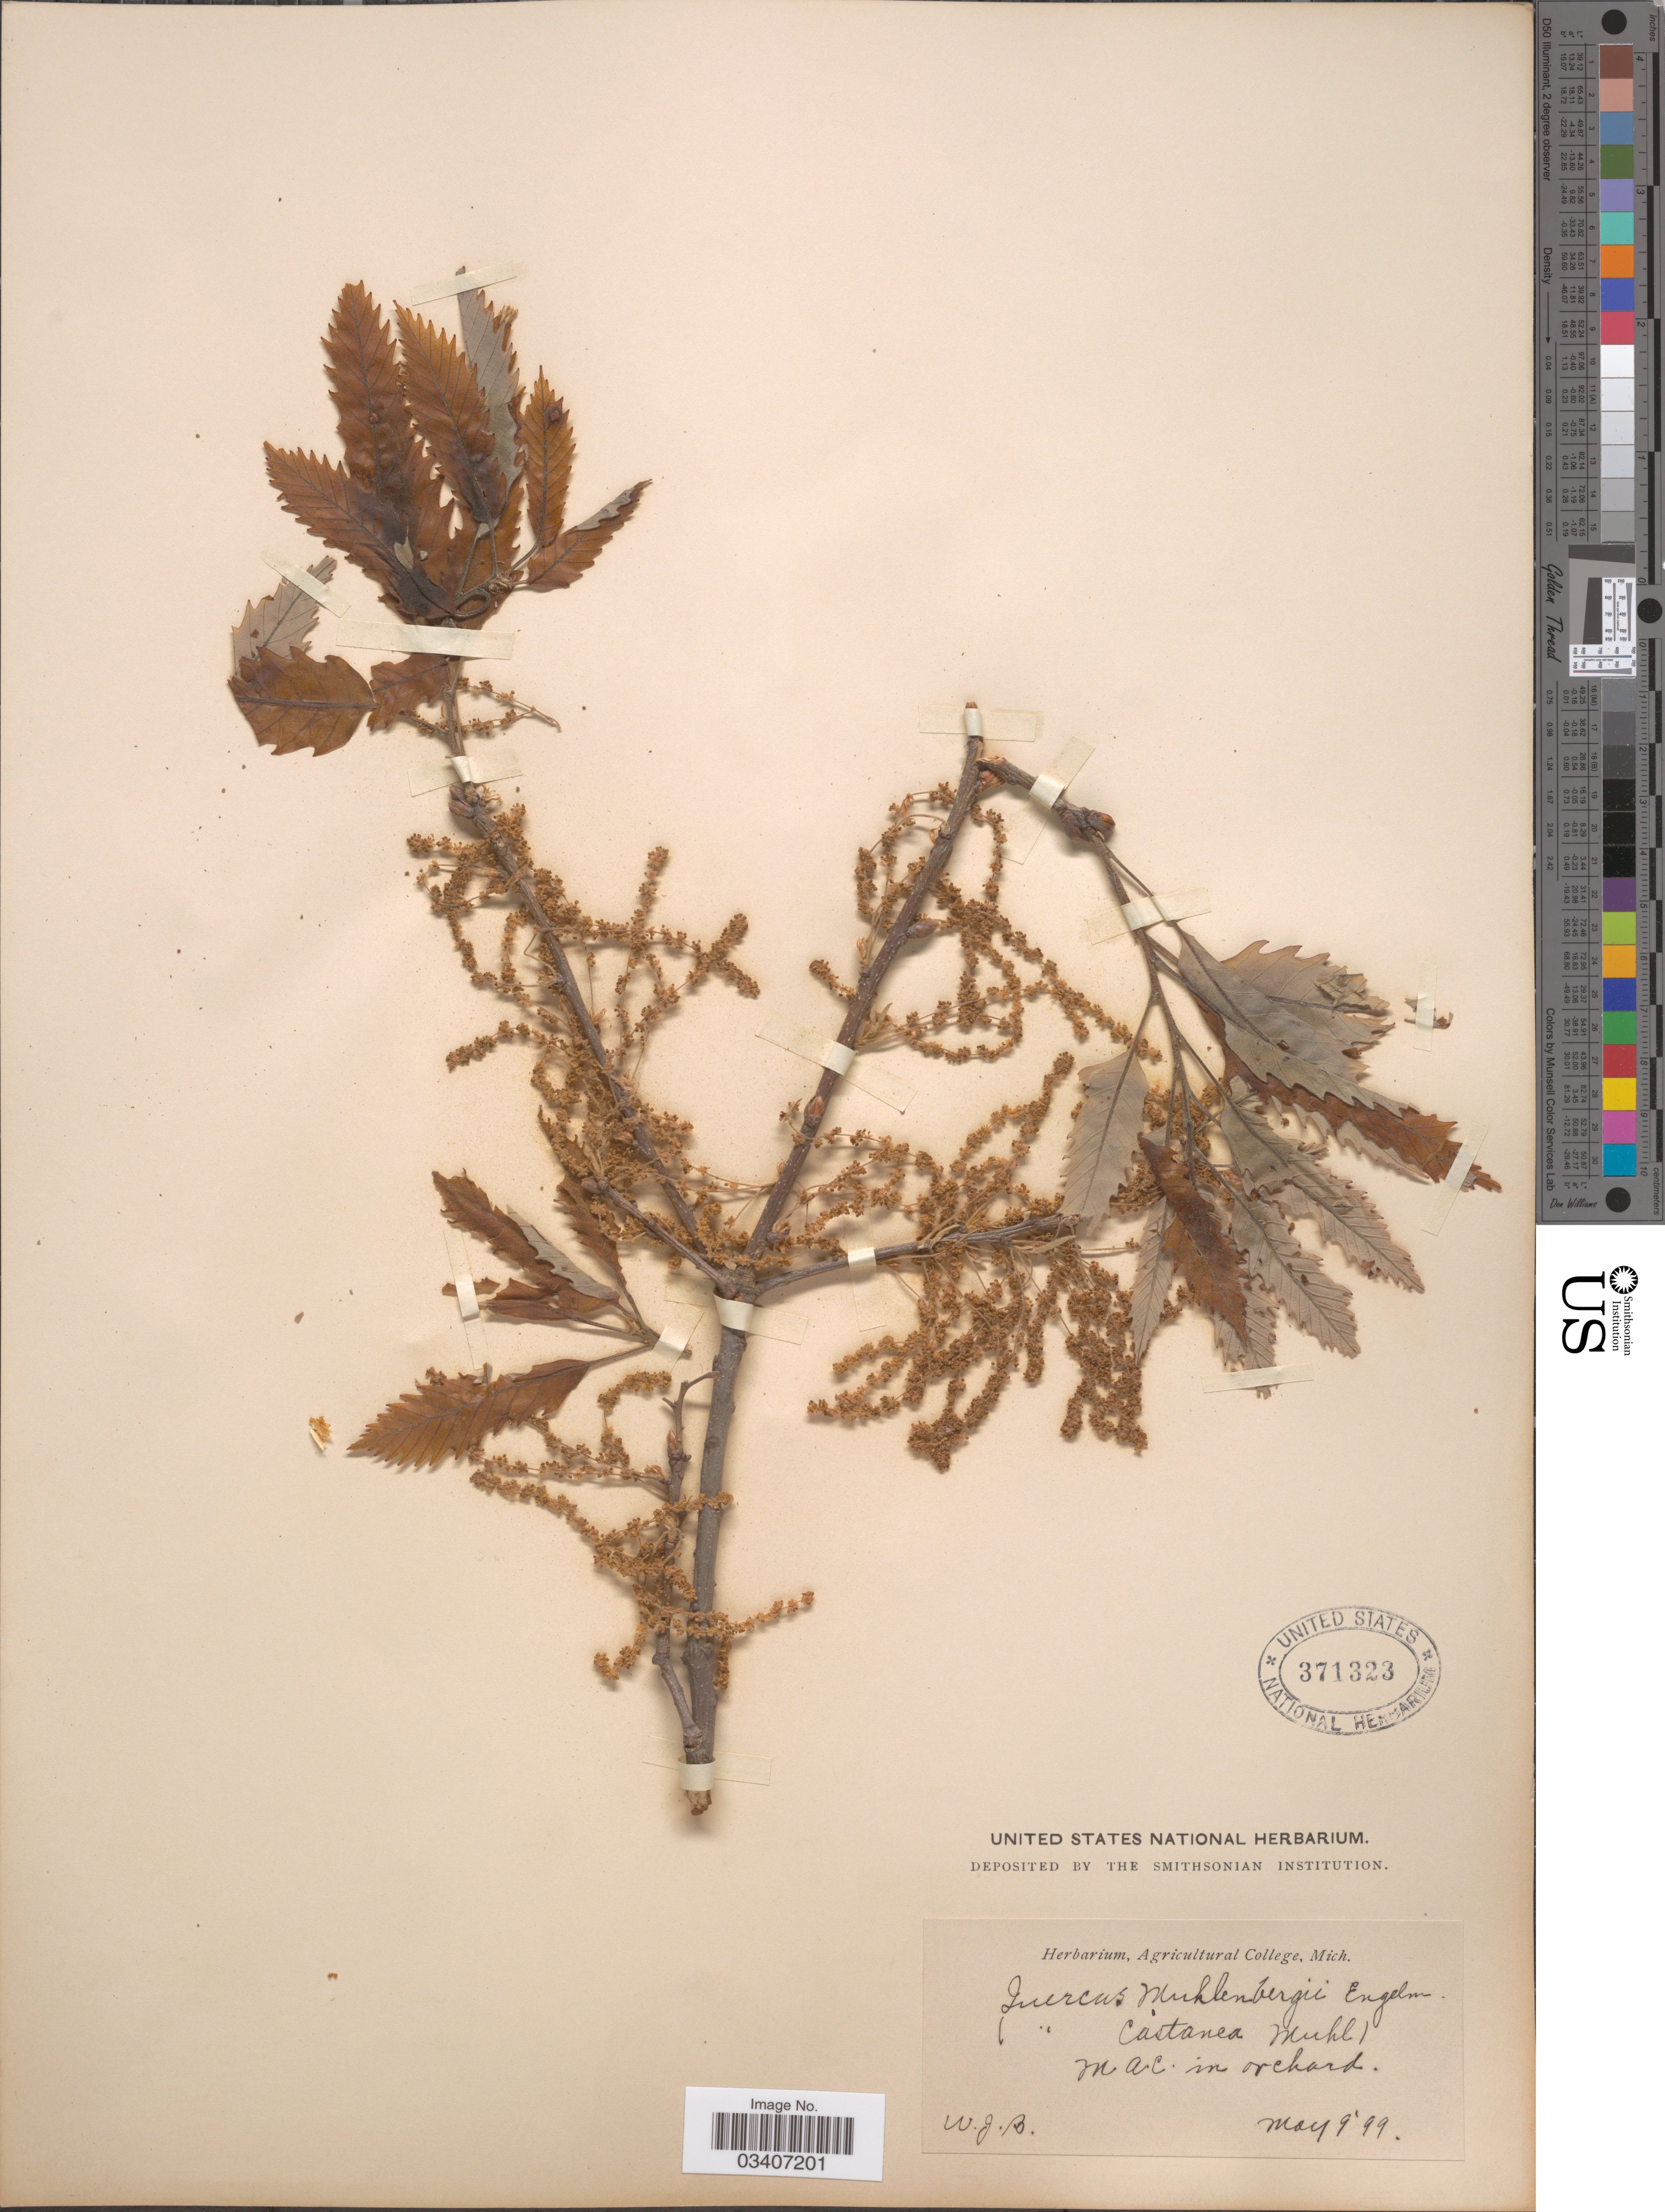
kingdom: Plantae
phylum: Tracheophyta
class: Magnoliopsida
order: Fagales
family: Fagaceae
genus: Quercus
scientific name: Quercus muehlenbergii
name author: Engelm.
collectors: W.J.B.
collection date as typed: Transcribed d/m/y: 9/5/99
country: United States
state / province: Michigan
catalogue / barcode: US 371323